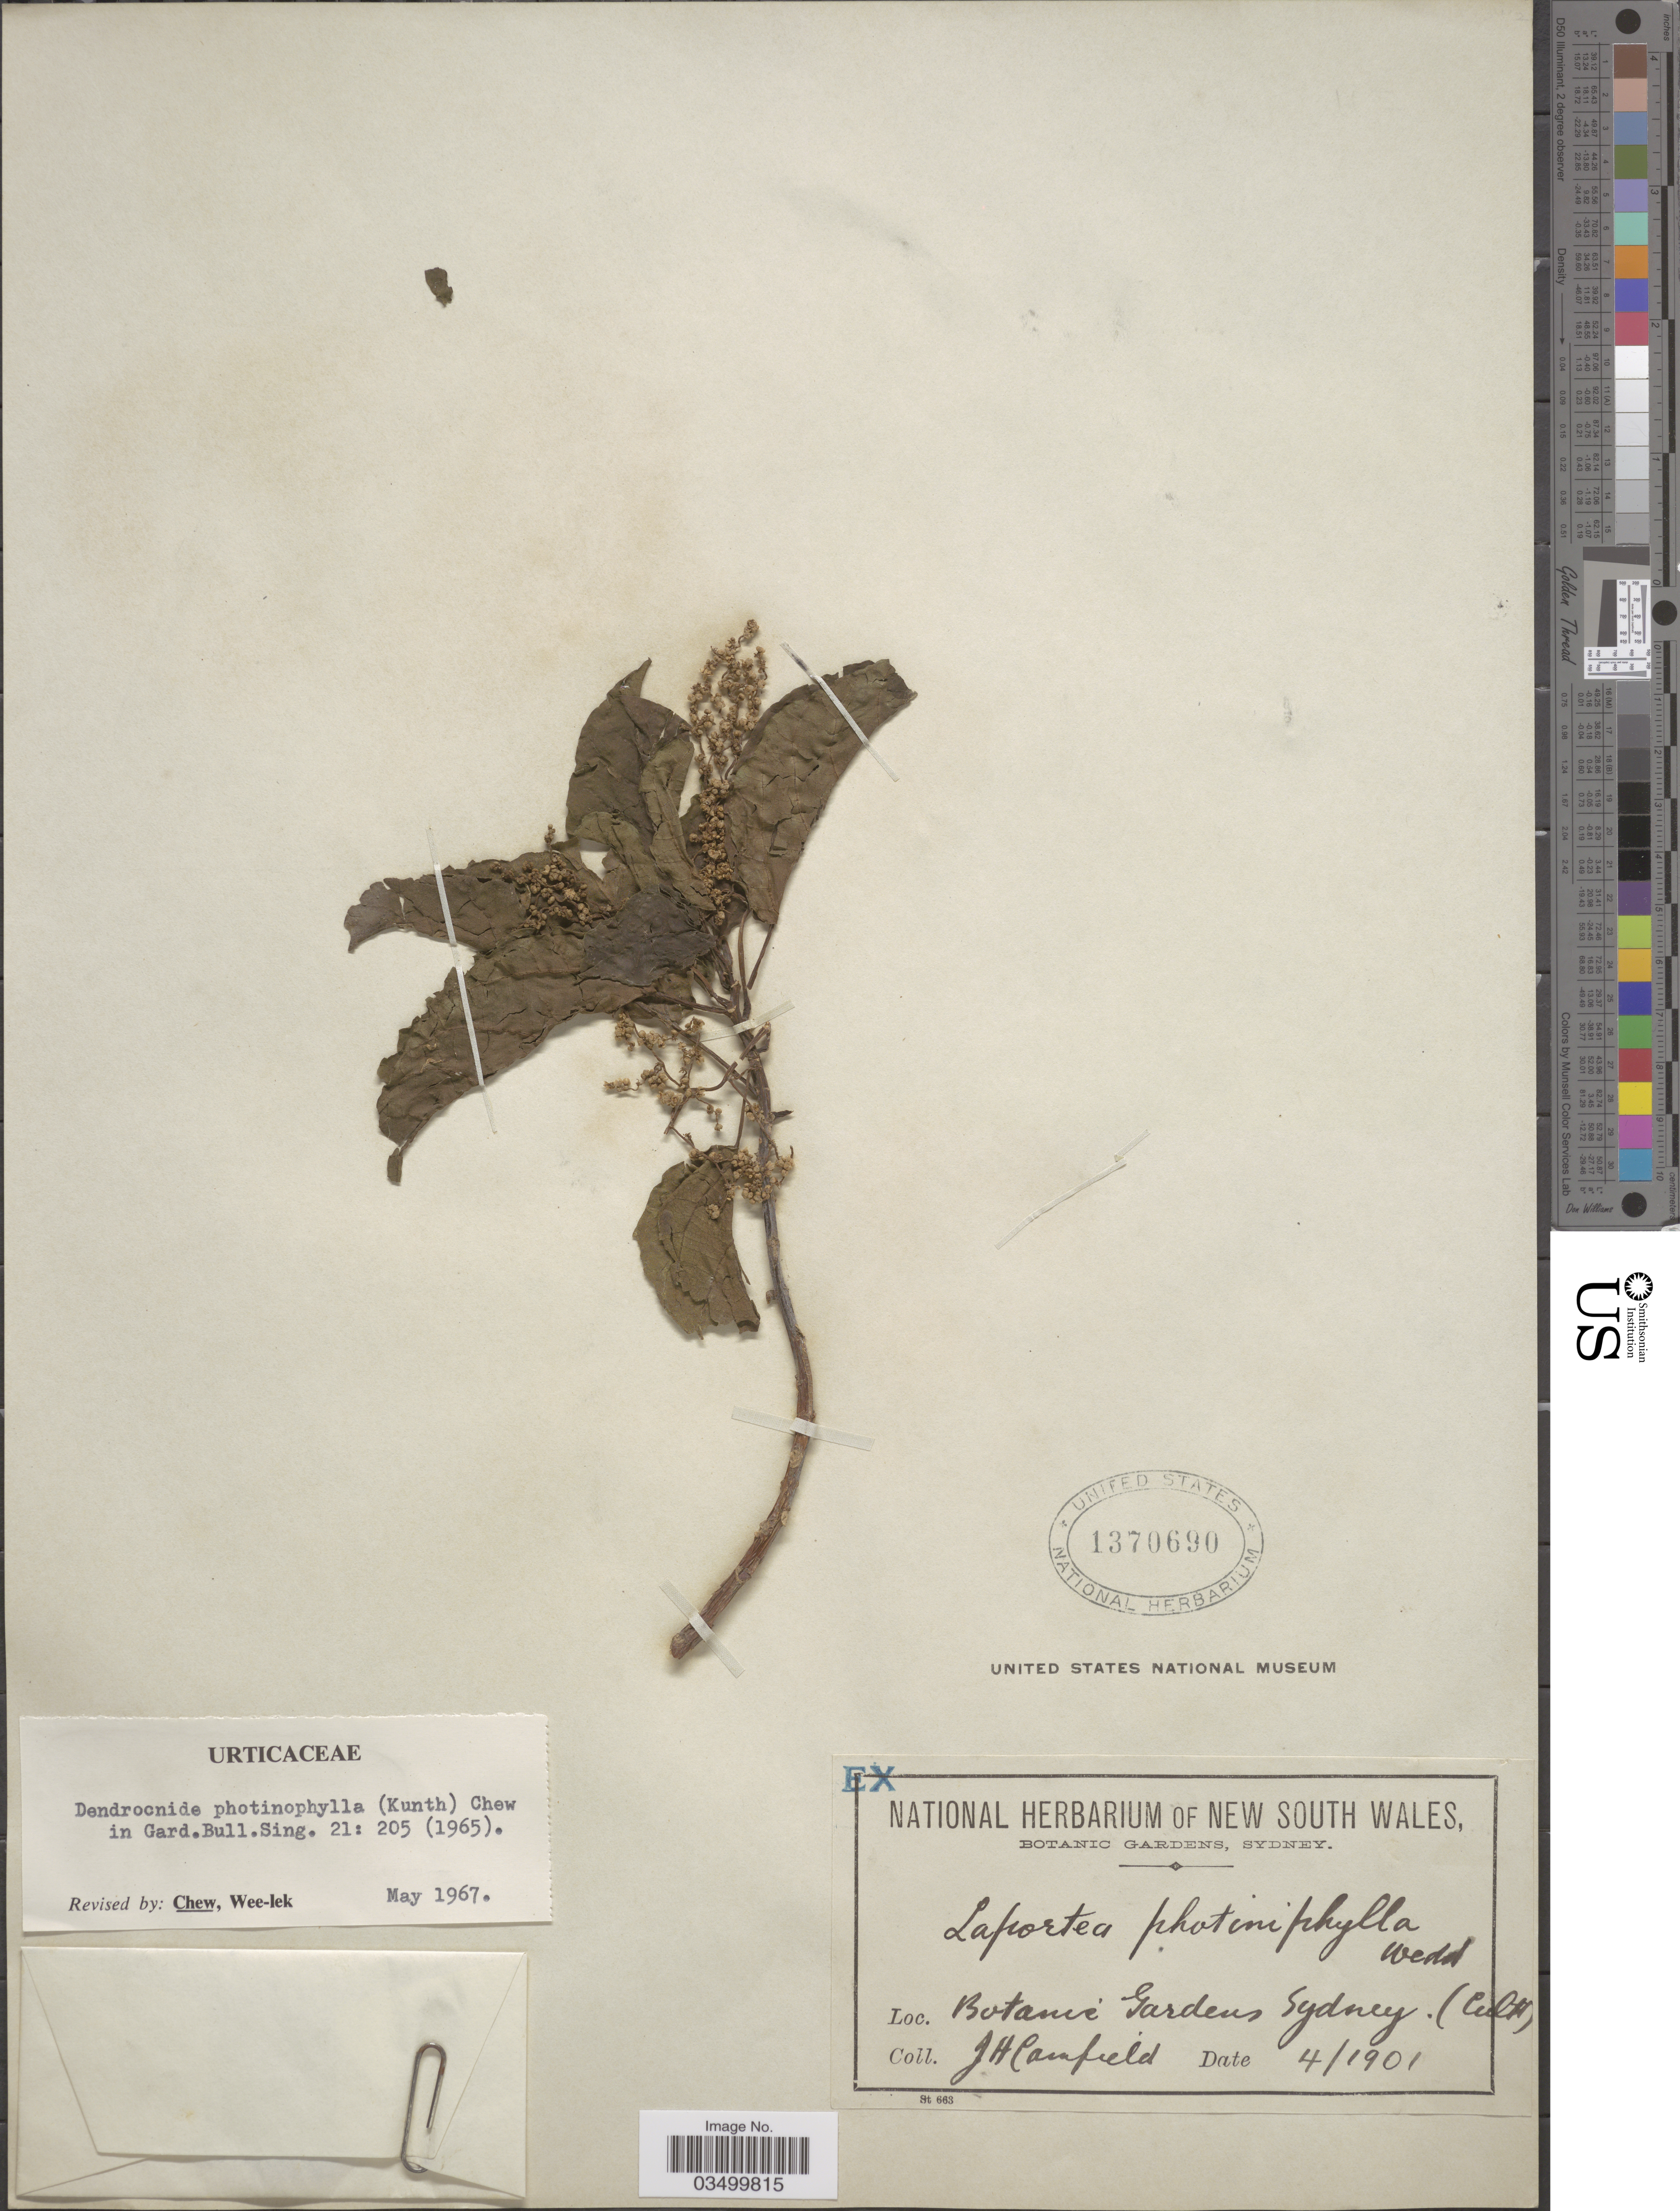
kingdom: Plantae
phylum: Tracheophyta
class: Magnoliopsida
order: Rosales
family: Urticaceae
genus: Dendrocnide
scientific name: Dendrocnide photiniphylla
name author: (Kunth) Chew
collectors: J. Camfield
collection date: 1901-04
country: Australia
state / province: New South Wales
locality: Botanic Gardens Sydney.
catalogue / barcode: US 1370690